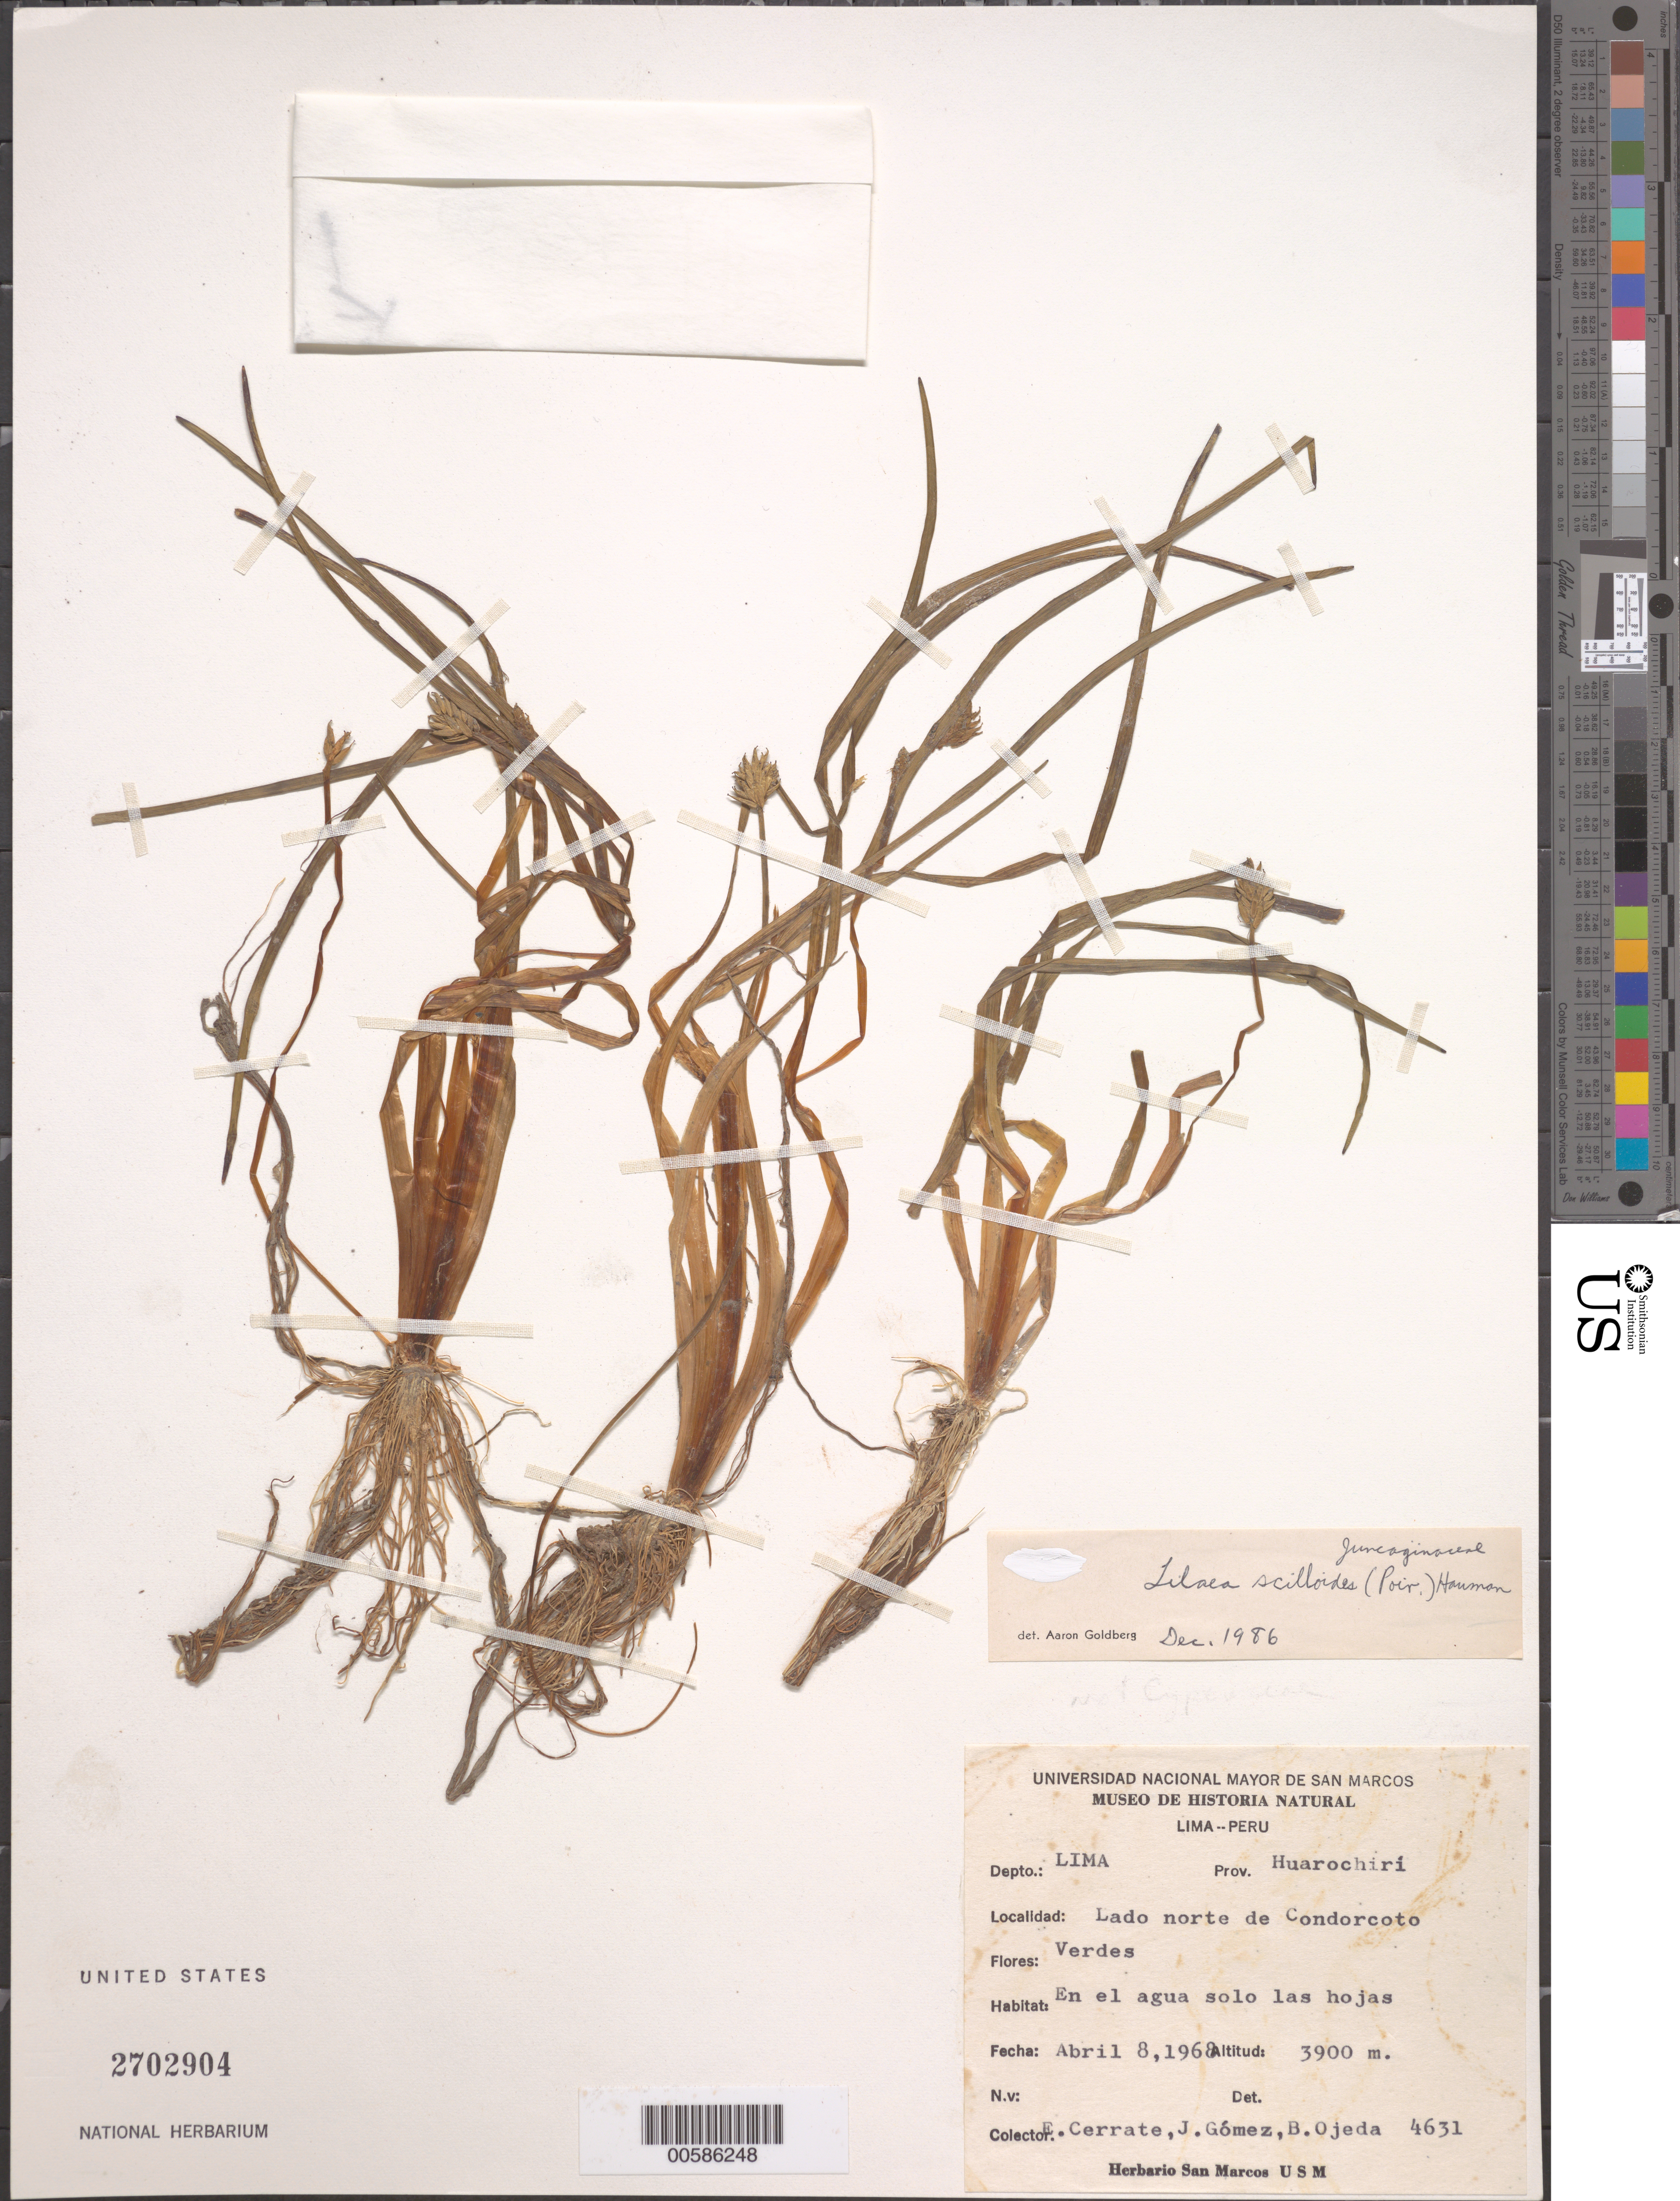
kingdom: Plantae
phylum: Tracheophyta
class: Liliopsida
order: Alismatales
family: Juncaginaceae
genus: Triglochin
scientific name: Triglochin scilloides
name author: (Poir.) Mering & Kadereit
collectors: E. Cerrate, J. Gomez & B. Ojeda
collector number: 4631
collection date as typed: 08 Apr 1968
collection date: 1968-04-08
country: Peru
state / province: Lima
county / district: Huarochirí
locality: Lima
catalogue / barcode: US 2702904